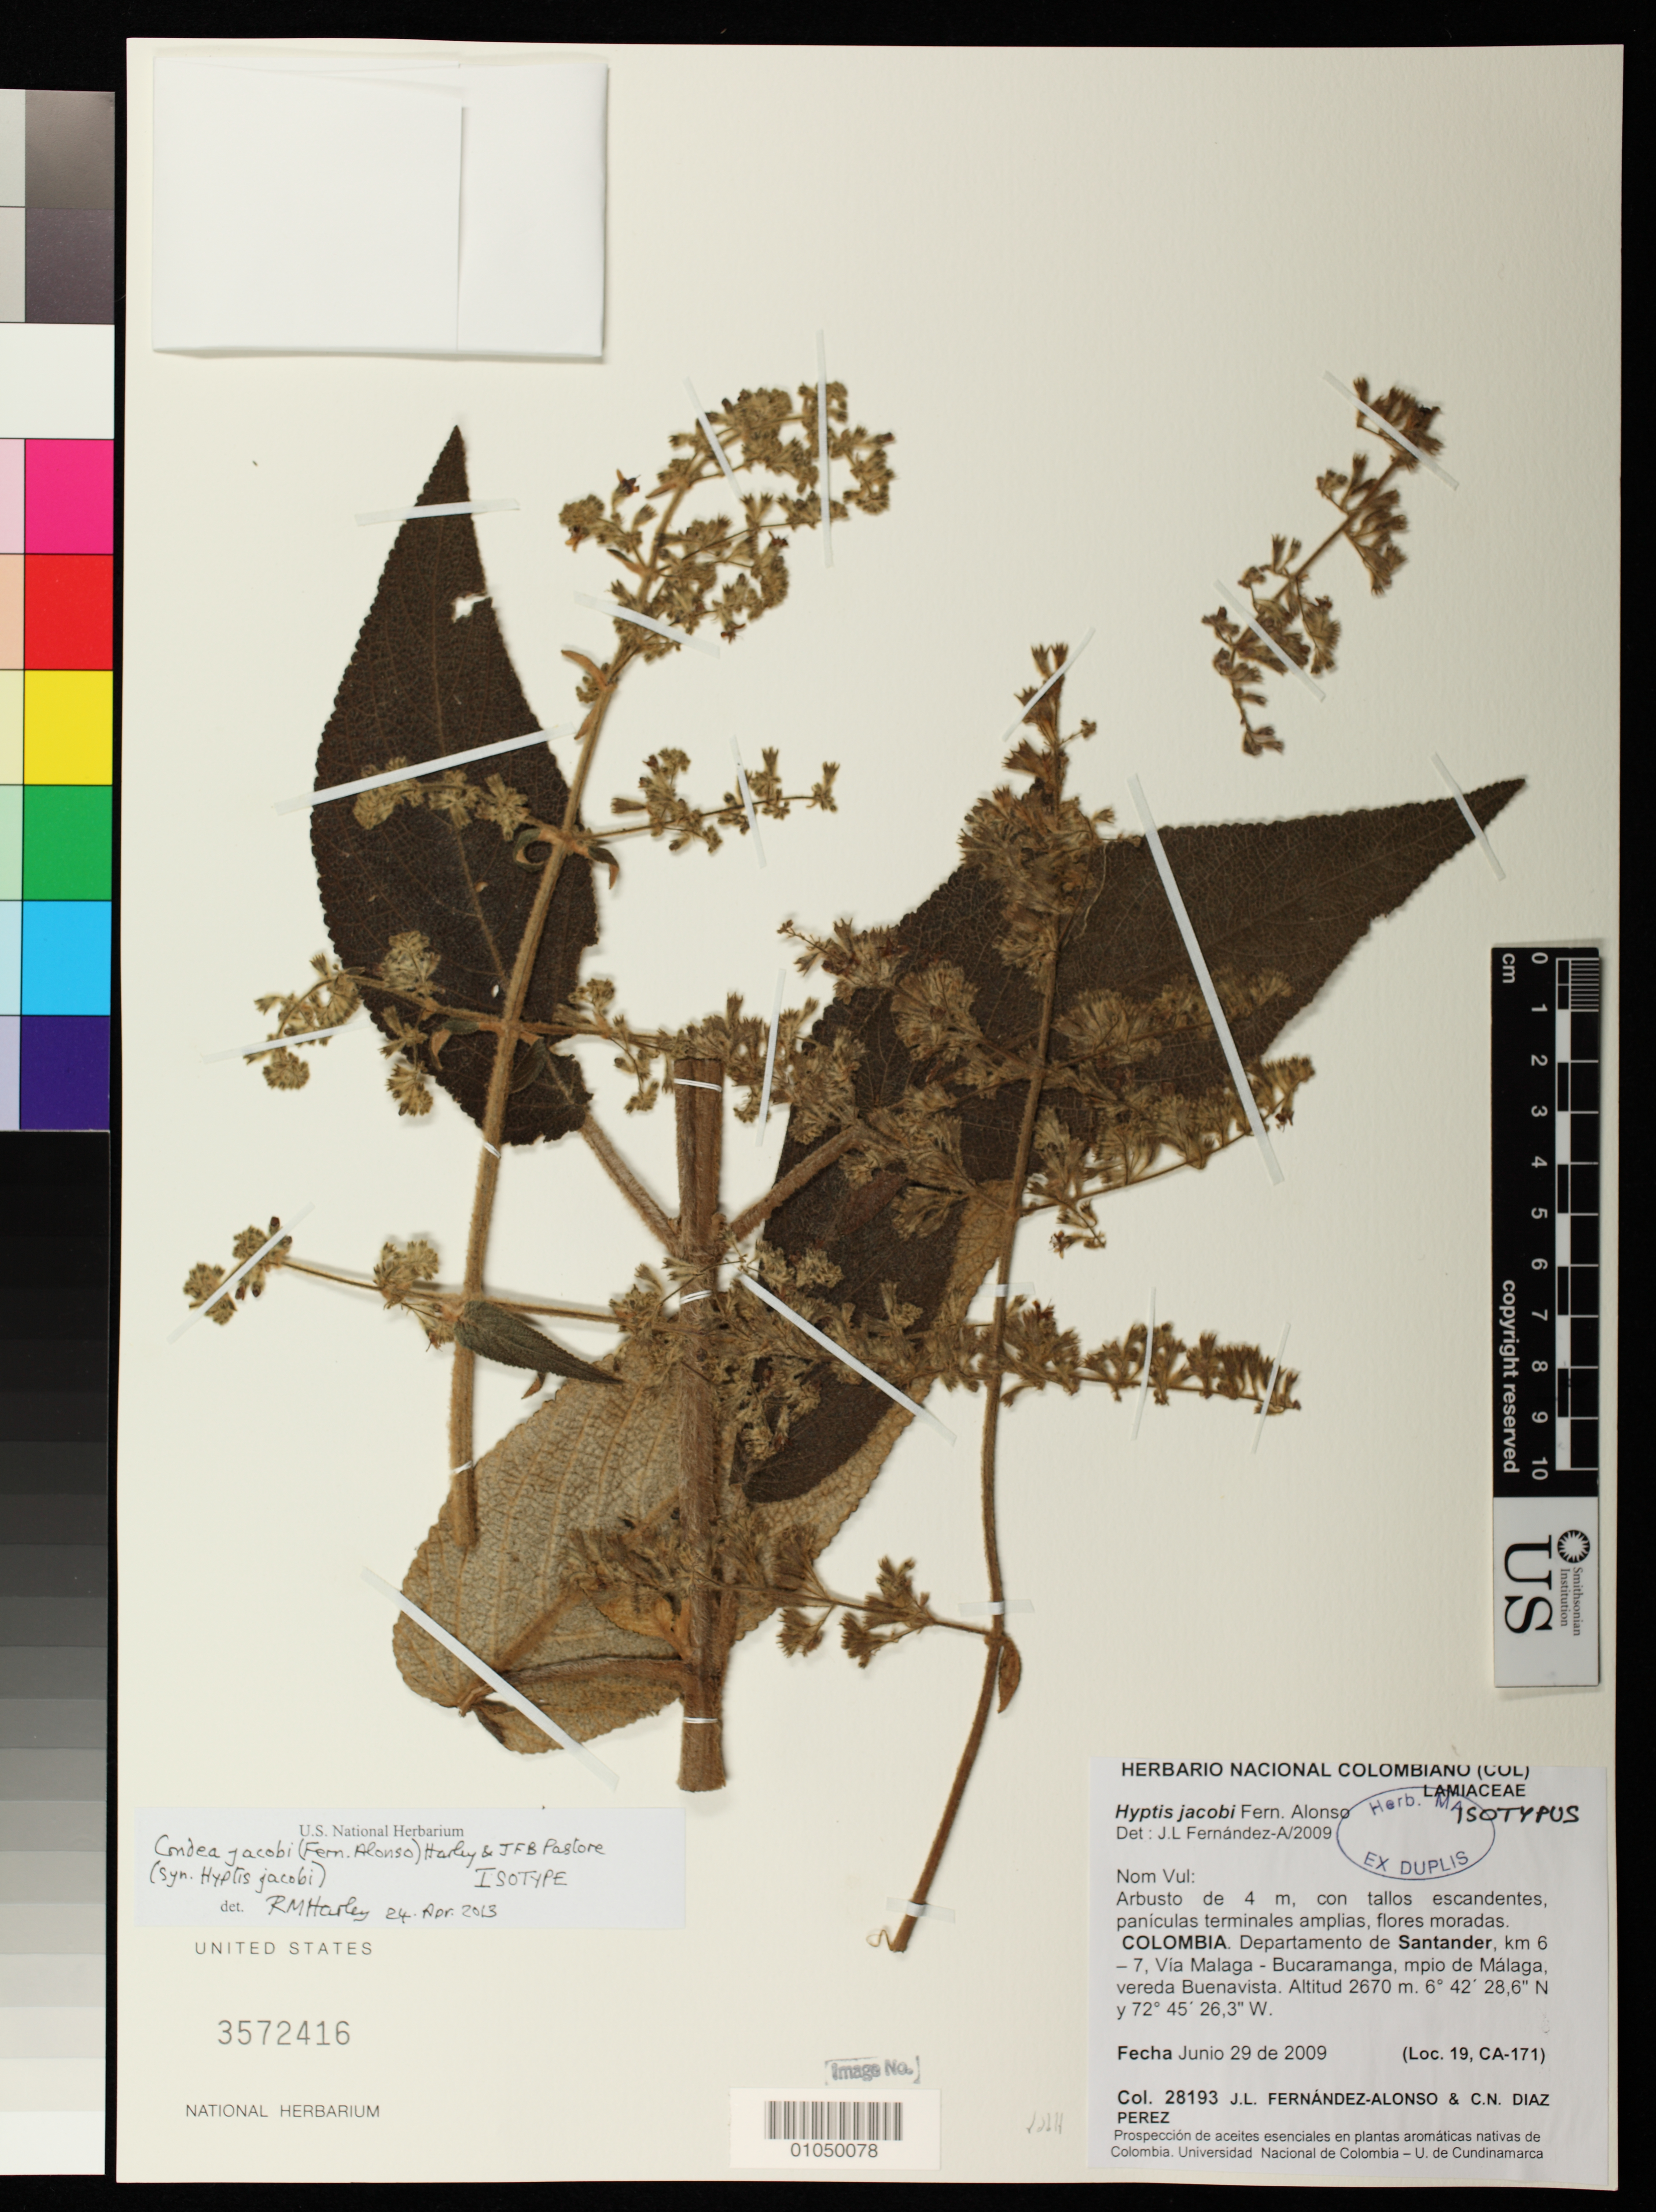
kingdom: Plantae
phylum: Tracheophyta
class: Magnoliopsida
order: Lamiales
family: Lamiaceae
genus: Hyptis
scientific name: Hyptis jacobi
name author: Fern. Alonso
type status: Isotype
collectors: J. L. Fernández-Alonso & C. N. Diaz Perez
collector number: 28193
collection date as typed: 29 Jun 2009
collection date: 2009-06-29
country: Colombia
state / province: Santander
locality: Departamento de Santander, km 6-7, Vía Malaga - Bucaramanga, mpio de Málaga, vereda Buenavista.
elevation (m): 2670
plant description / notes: Derivation of specific epithet unclear; published as "jacobi" and that spelling accepted by both Tropicos & IPNI.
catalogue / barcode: US 3572416